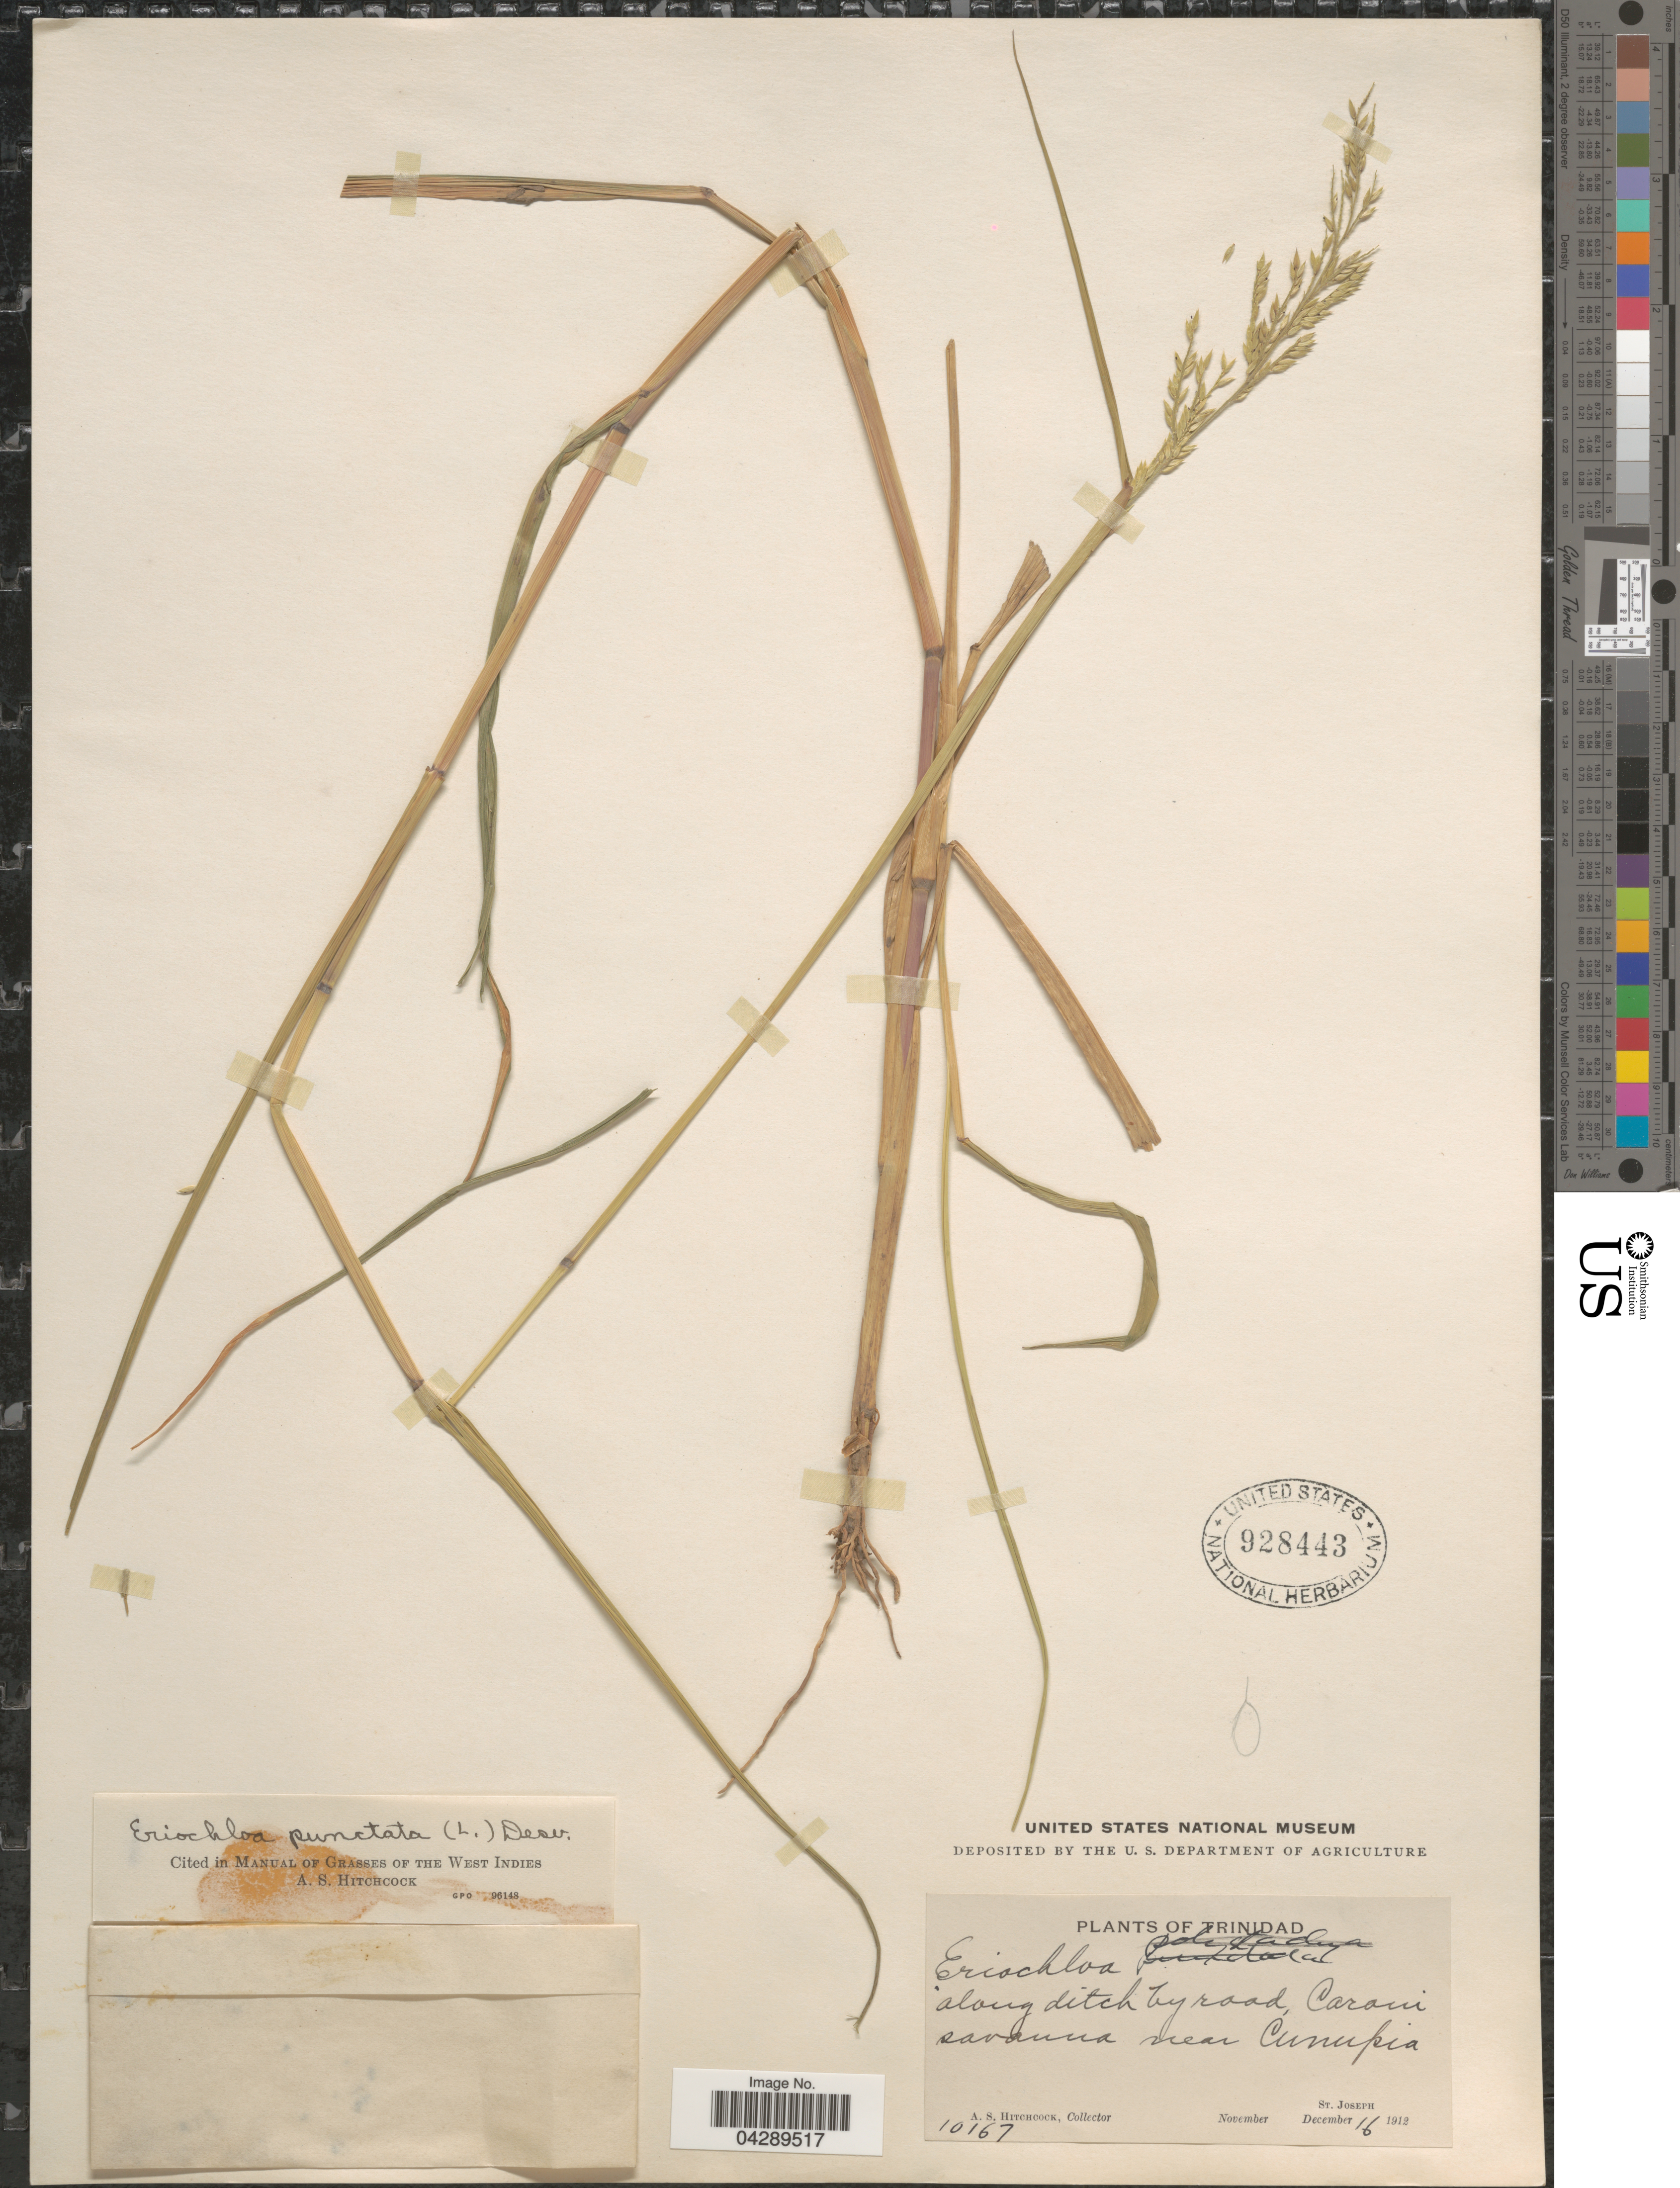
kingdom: Plantae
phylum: Tracheophyta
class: Liliopsida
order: Poales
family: Poaceae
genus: Eriochloa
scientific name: Eriochloa punctata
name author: (L.) Desv. ex Ham.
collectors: A. S. Hitchcock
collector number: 10167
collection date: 1912-12-16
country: Trinidad and Tobago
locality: Trinidad. Along ditch by road, Caroni savanna near Cunupia. St. Joseph.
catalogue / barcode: US 928443